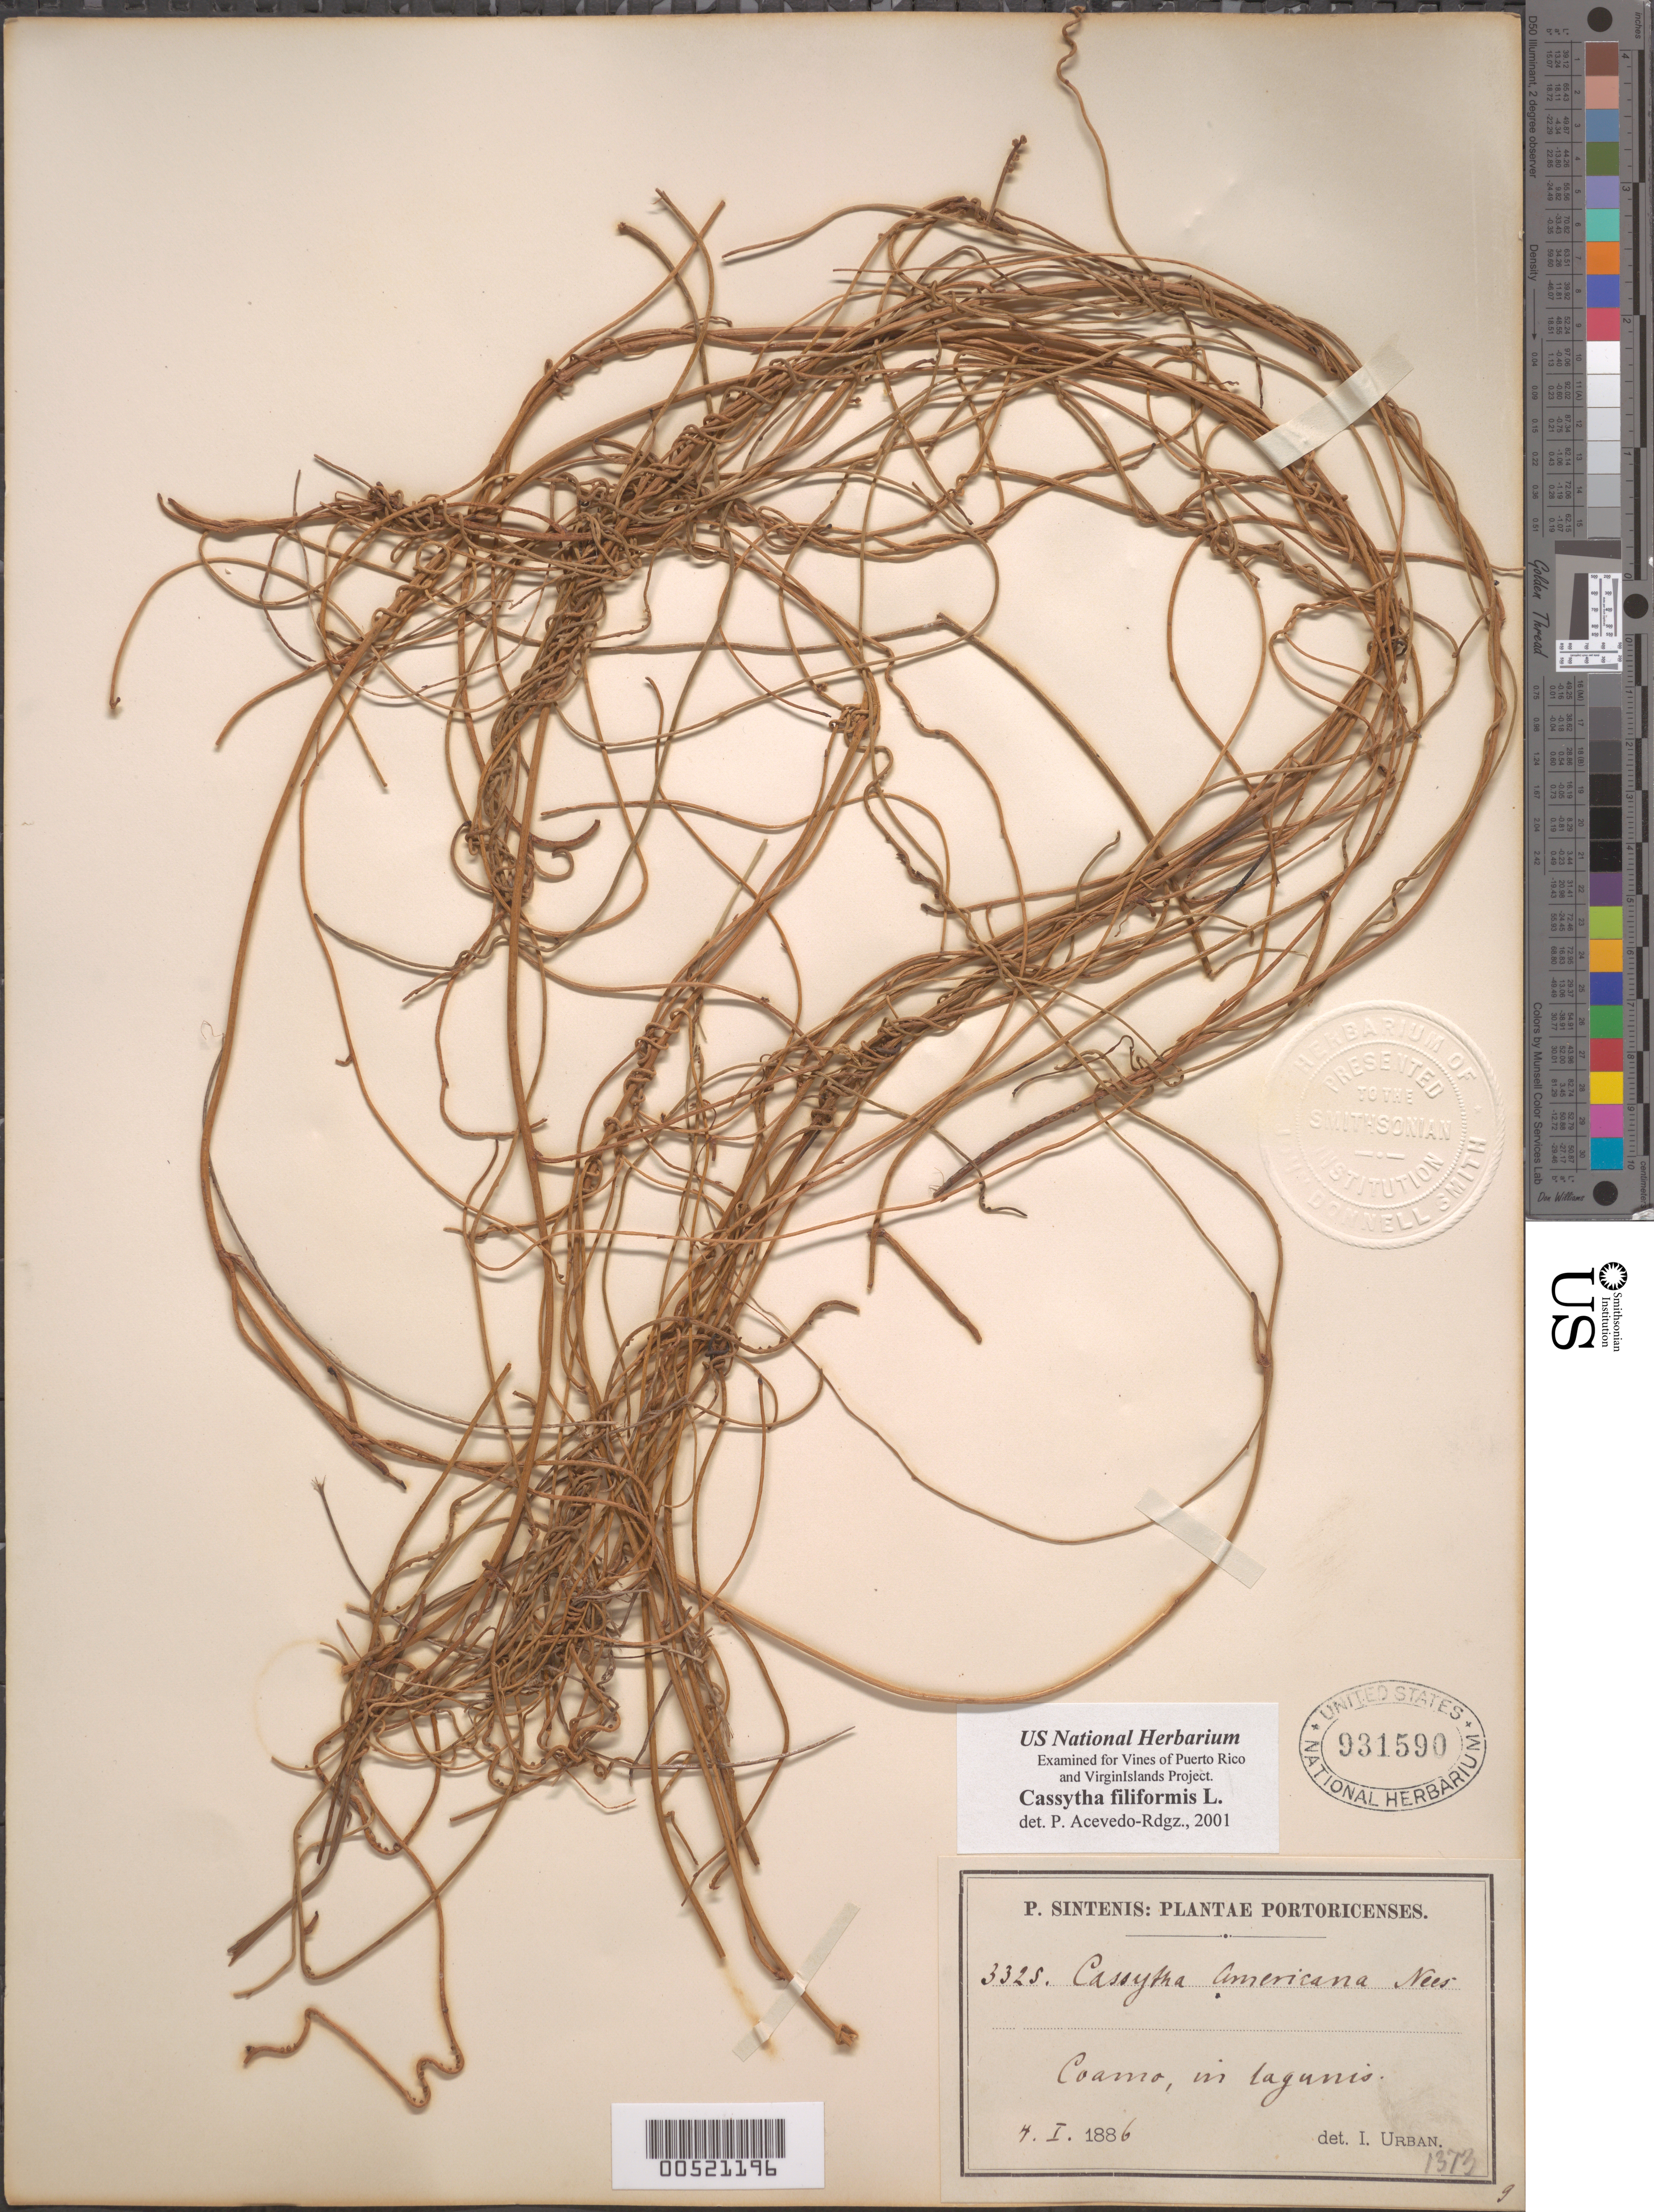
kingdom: Plantae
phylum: Tracheophyta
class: Magnoliopsida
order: Laurales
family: Lauraceae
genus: Cassytha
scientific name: Cassytha filiformis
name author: L.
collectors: P. Sintenis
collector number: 3325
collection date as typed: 04 Jan 1886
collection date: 1886-01-04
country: Puerto Rico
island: Greater Antilles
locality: Coamo. In lagunis.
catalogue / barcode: US 931590